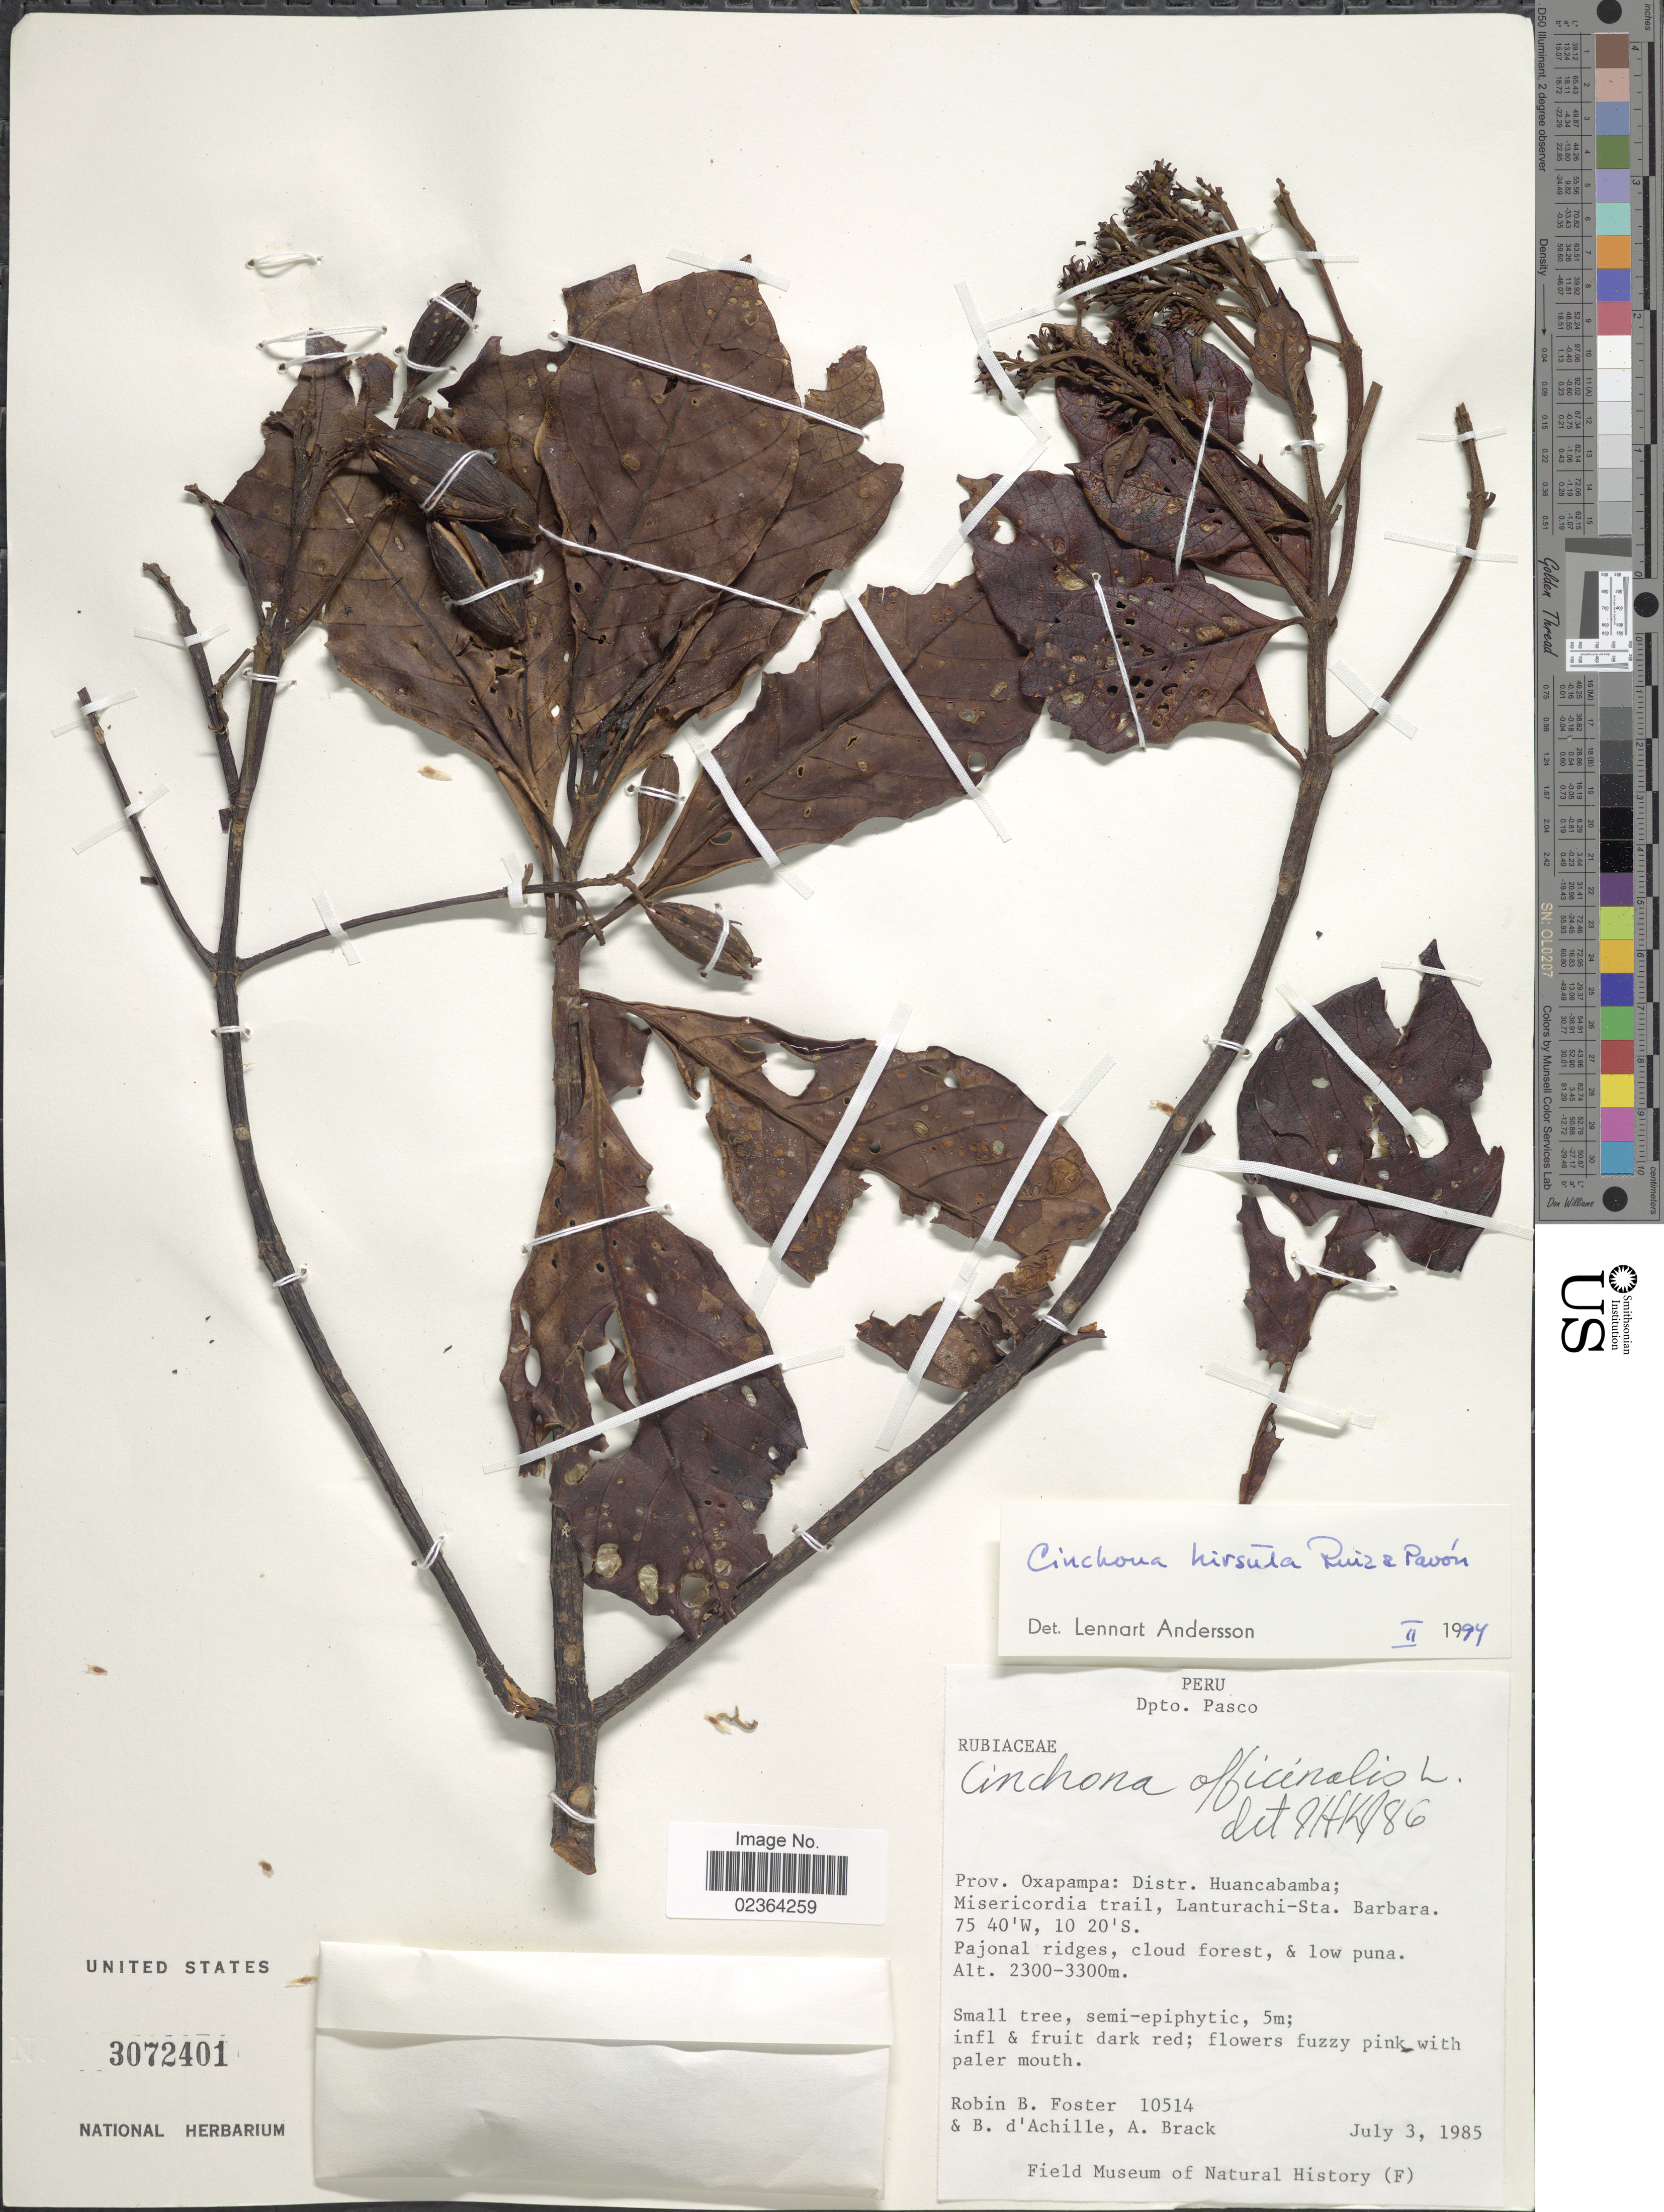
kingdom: Plantae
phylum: Tracheophyta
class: Magnoliopsida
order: Gentianales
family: Rubiaceae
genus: Cinchona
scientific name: Cinchona hirsuta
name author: Ruiz & Pav.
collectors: R. B. Foster, B. d'Achille & A. Brack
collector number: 10514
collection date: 1985-07-03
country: Peru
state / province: Pasco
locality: Prov. Oxapampa: Distr.: Huancabamba: Misericordia trail, Lanturachi-Sta. Barbara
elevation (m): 2300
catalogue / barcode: US 3072401